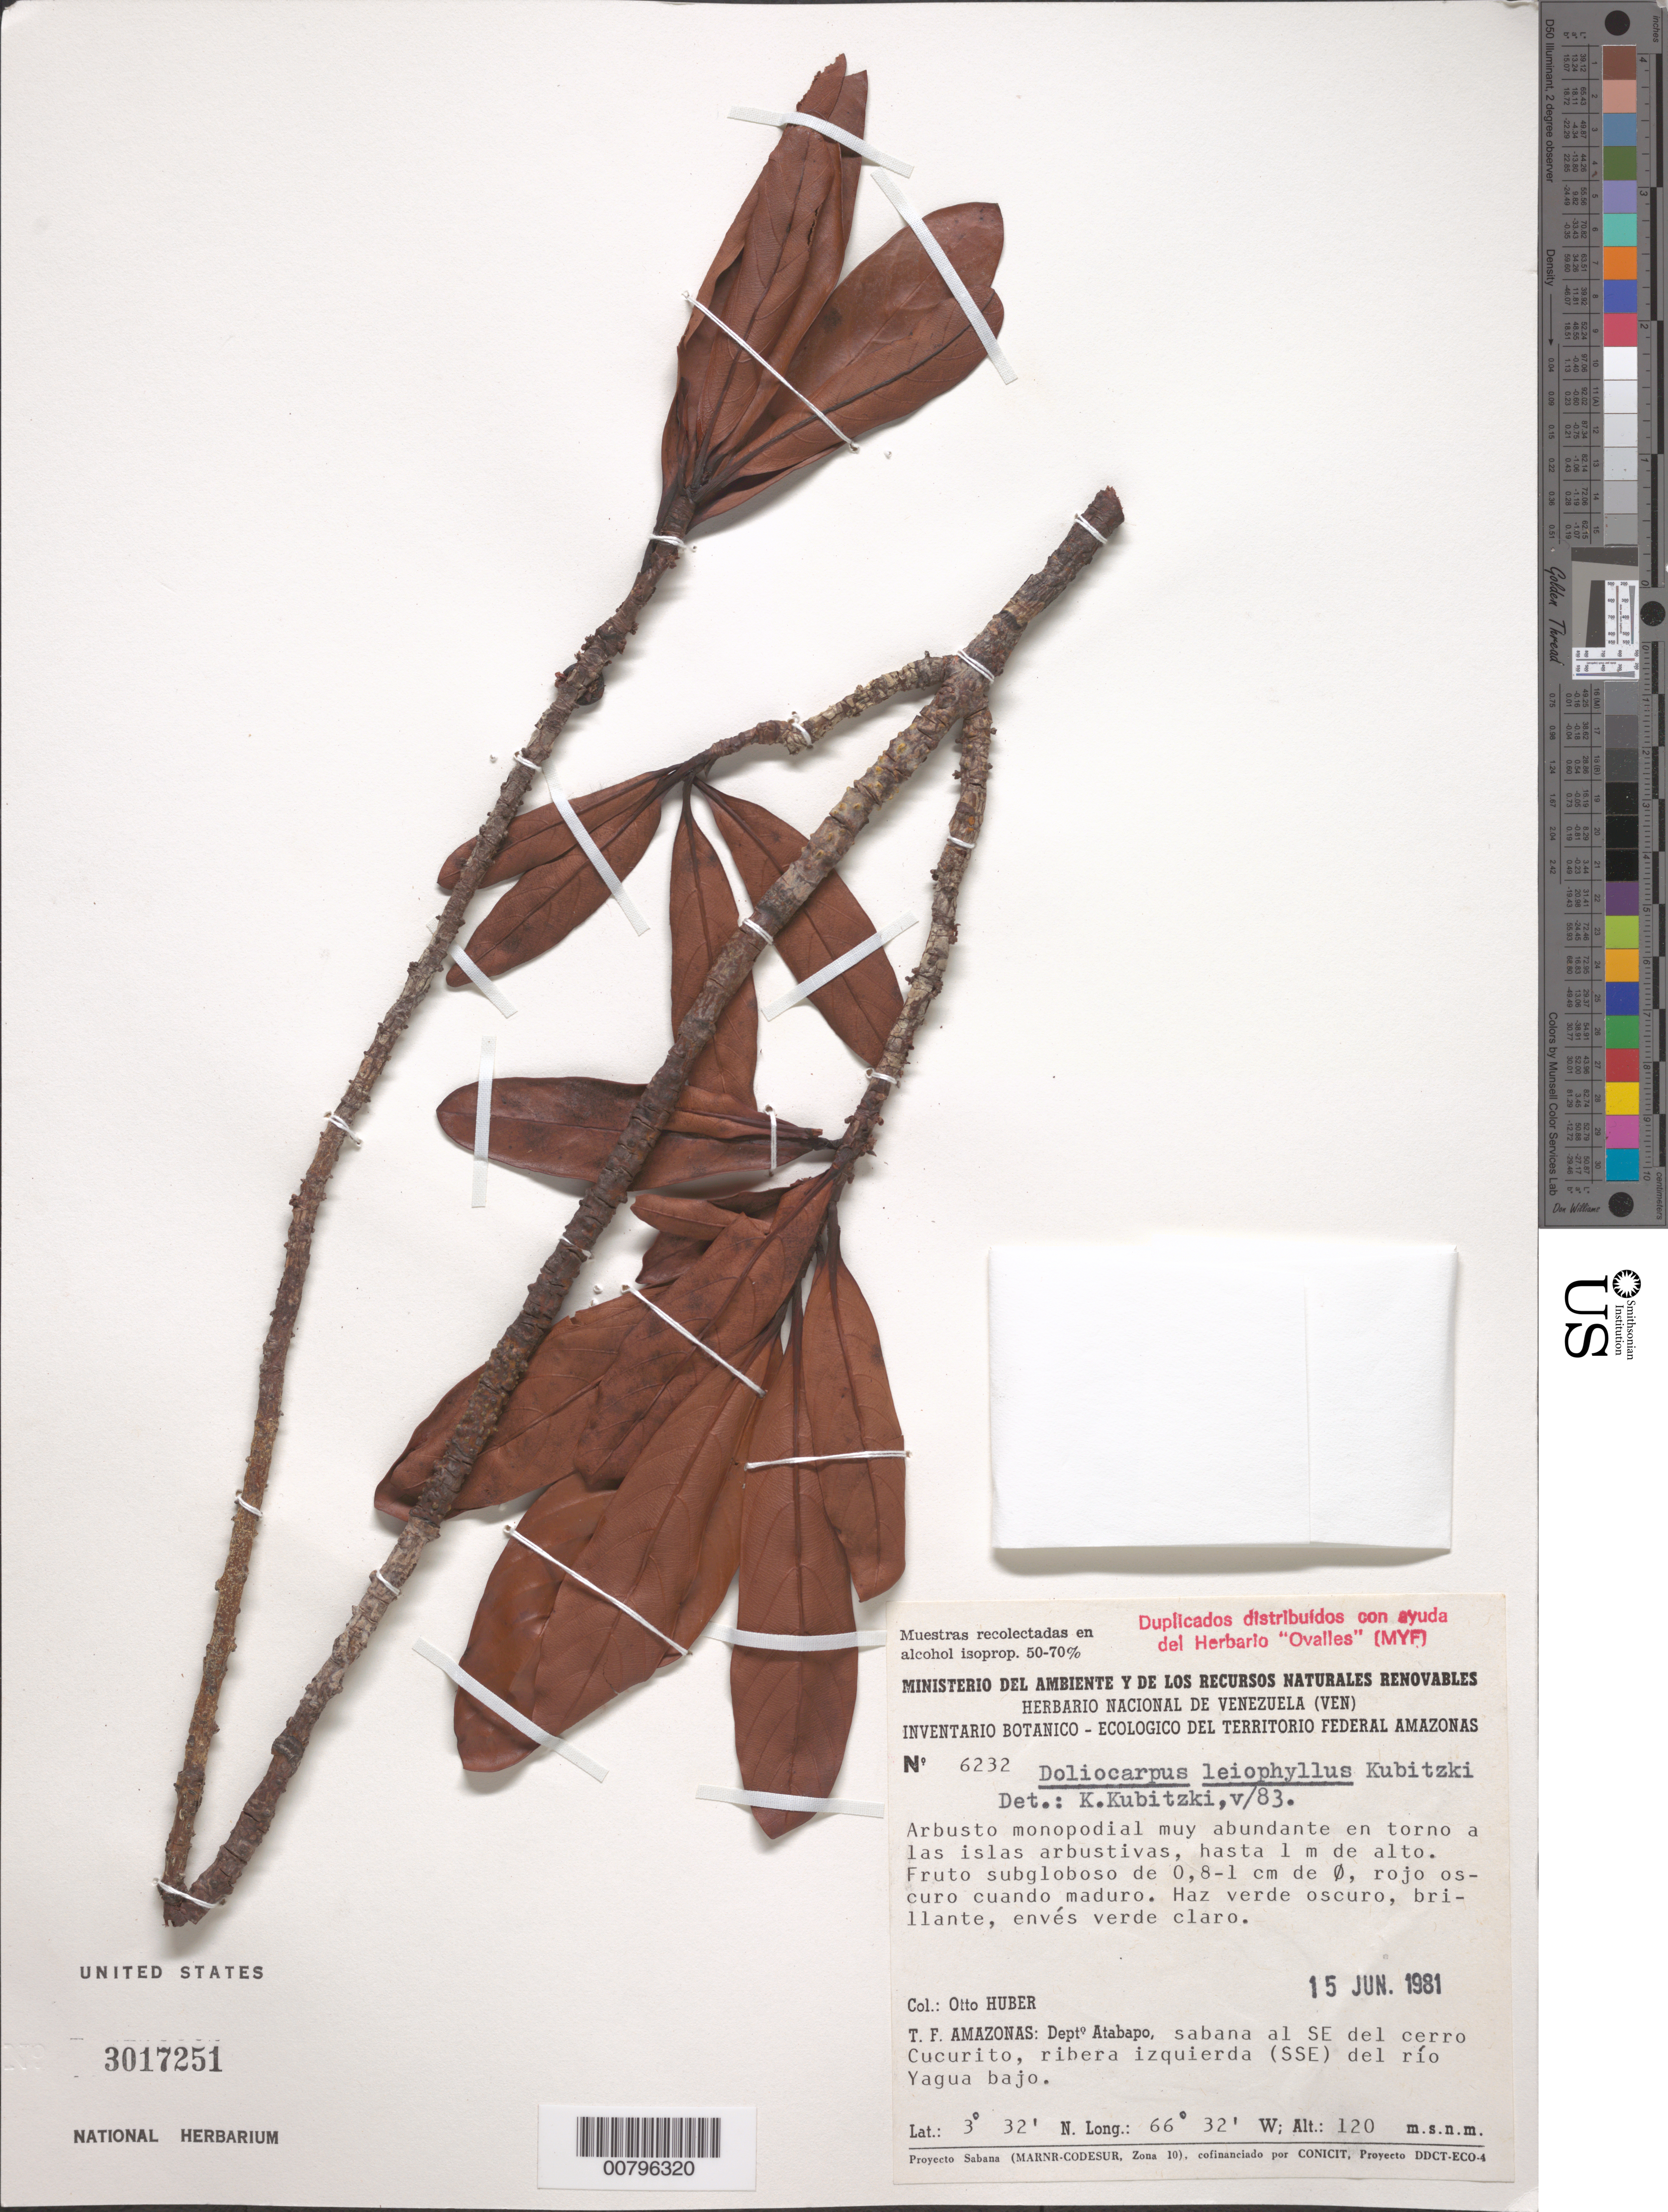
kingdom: Plantae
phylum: Tracheophyta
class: Magnoliopsida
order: Dilleniales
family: Dilleniaceae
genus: Doliocarpus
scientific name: Doliocarpus leiophyllus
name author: Kubitzki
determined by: Kubitzki, Klaus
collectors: O. Huber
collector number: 6232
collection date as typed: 15-Jun-81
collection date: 1981-06-15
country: Venezuela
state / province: Amazonas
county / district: Atabapo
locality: Cerro Cucurito, al SE, ribera izquierda (SSE) del Río Yagua bajo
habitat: Torno a las islas arbustivas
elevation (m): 120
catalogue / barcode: US 3017251